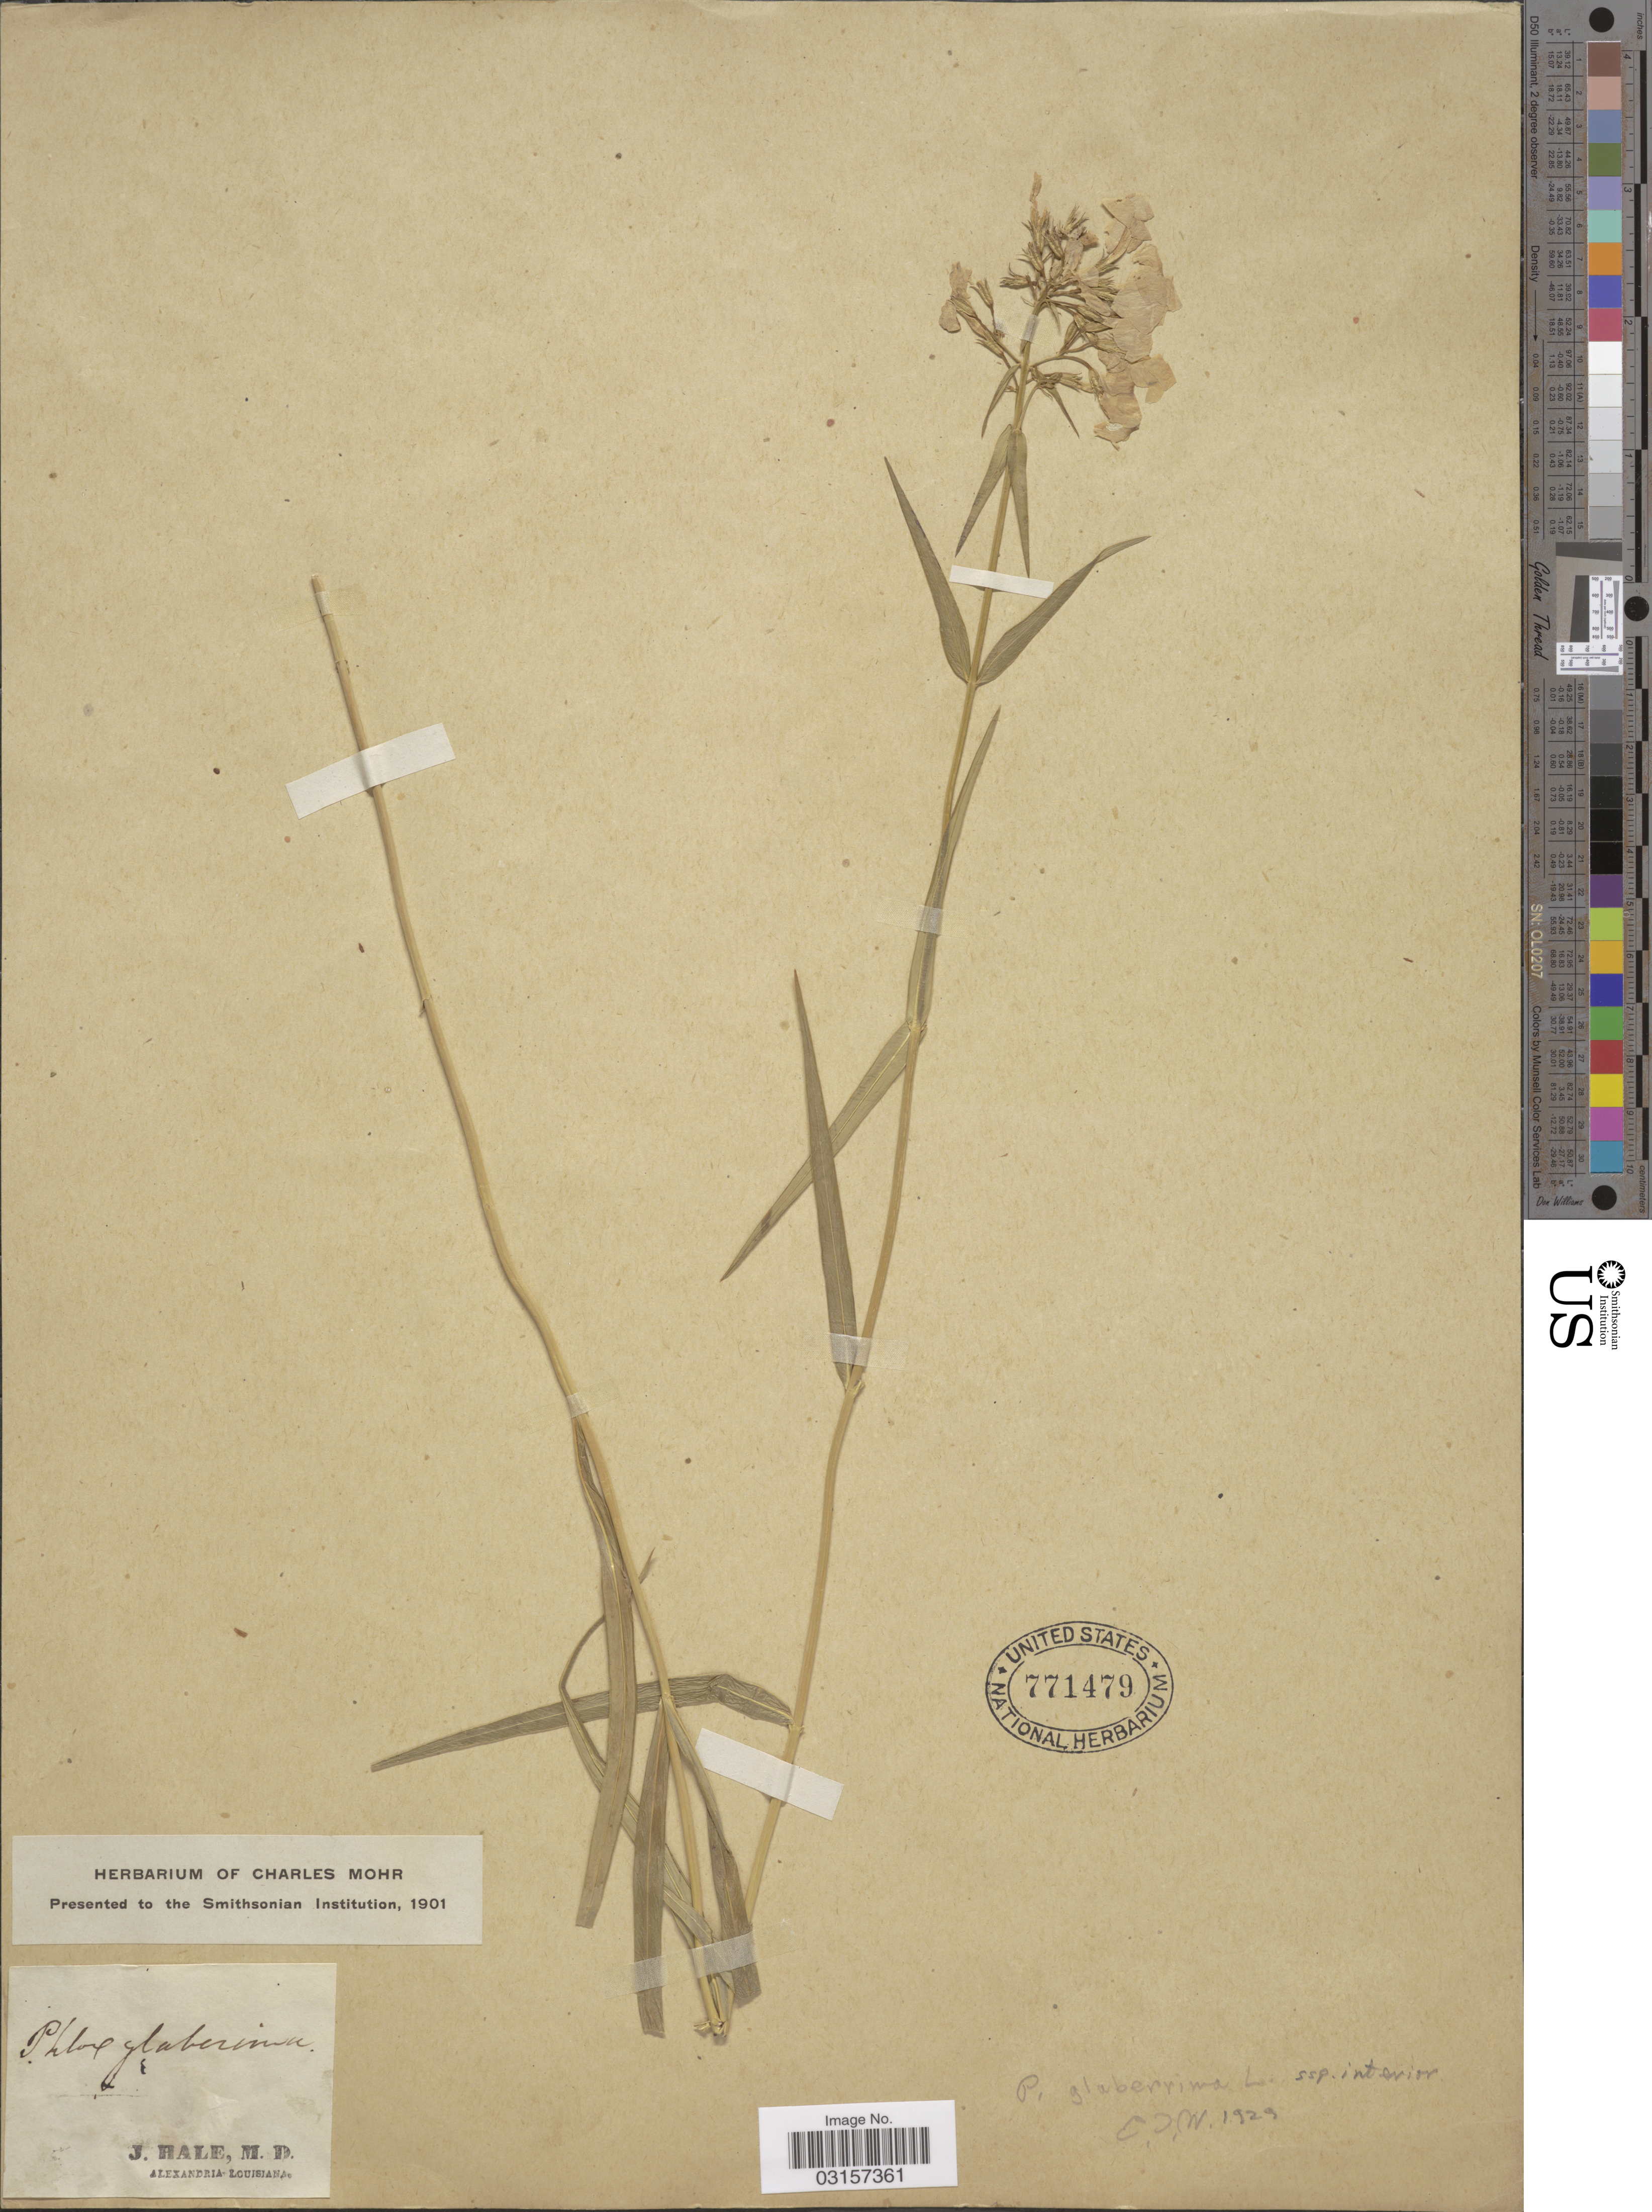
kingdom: Plantae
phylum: Tracheophyta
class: Magnoliopsida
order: Ericales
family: Polemoniaceae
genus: Phlox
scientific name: Phlox glaberrima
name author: L.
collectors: J. Hale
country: United States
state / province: Louisiana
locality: Alexandria.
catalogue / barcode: US 771479